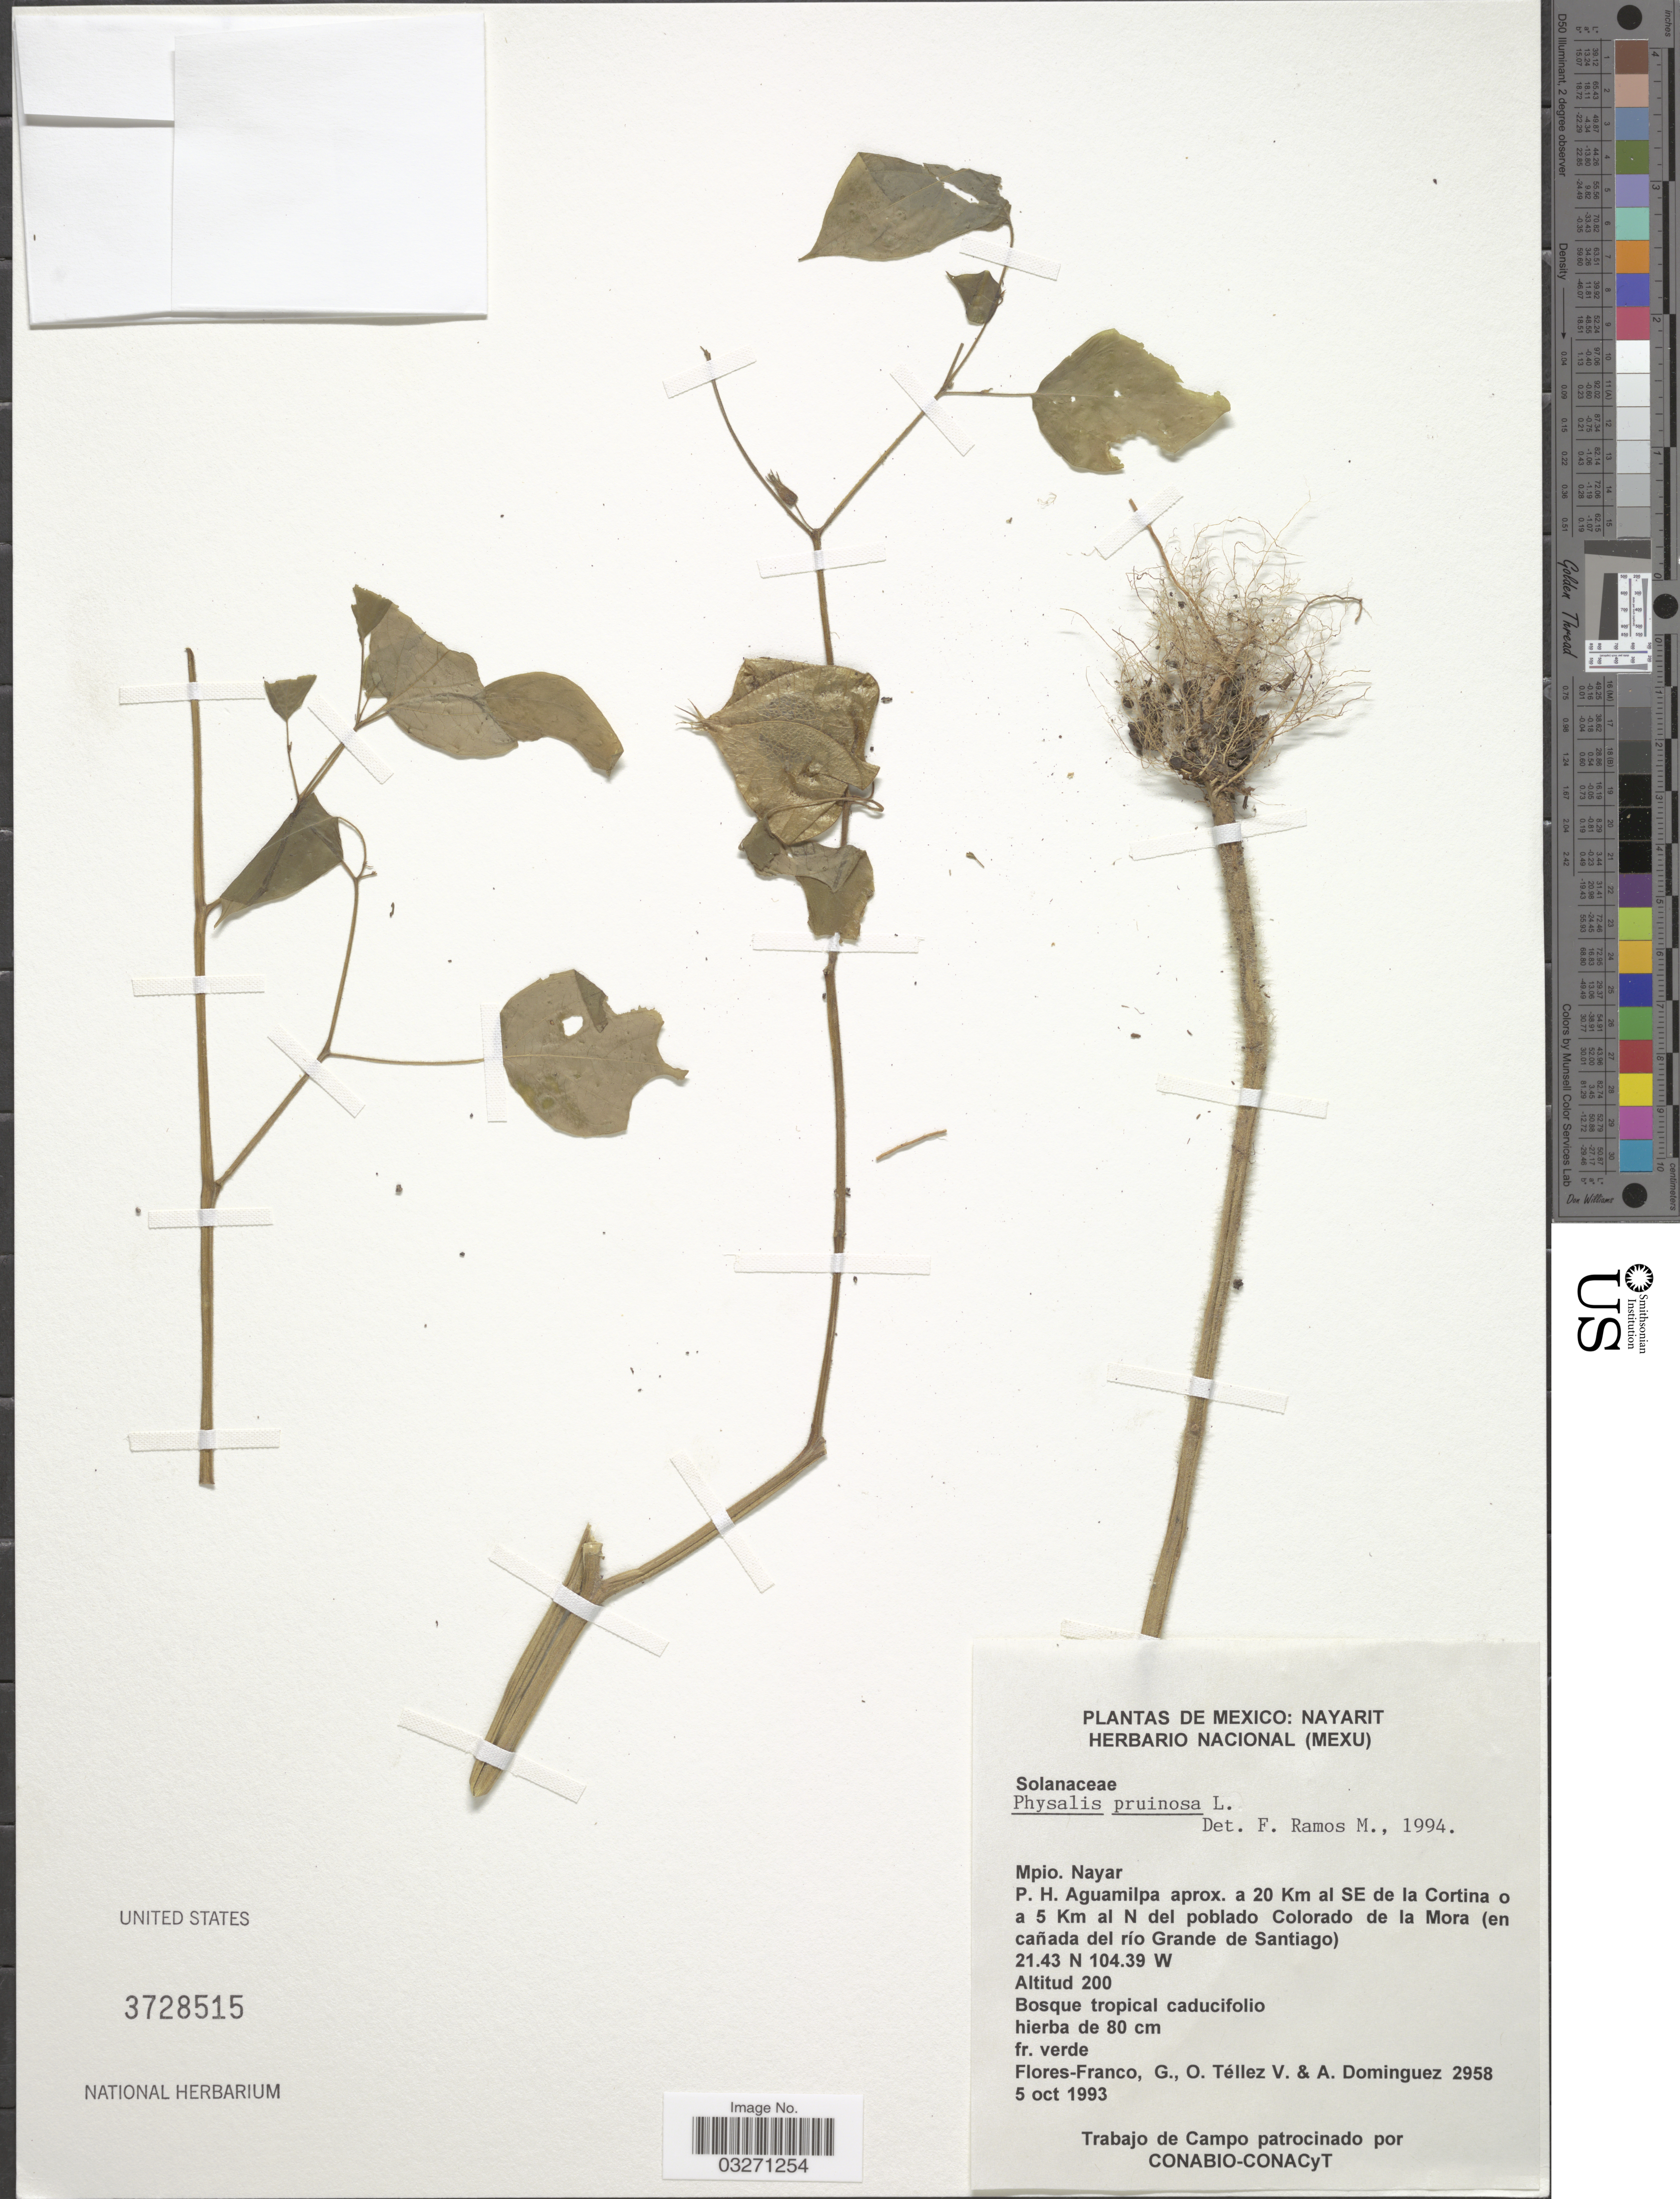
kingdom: Plantae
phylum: Tracheophyta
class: Magnoliopsida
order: Solanales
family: Solanaceae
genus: Physalis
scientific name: Physalis pruinosa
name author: L.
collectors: G. Flores F., O. Téllez V. & A. Dominguez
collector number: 2958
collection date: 1993-10-05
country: Mexico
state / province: Nayarit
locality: Mpio. Nayar, P.H. Aguamilpa aprox. 20 Km al SE de la Cortina o a 5 Km al N del poblado Colorado de la Mora (en cañada del río Grande de Santiago).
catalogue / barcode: US 3728515